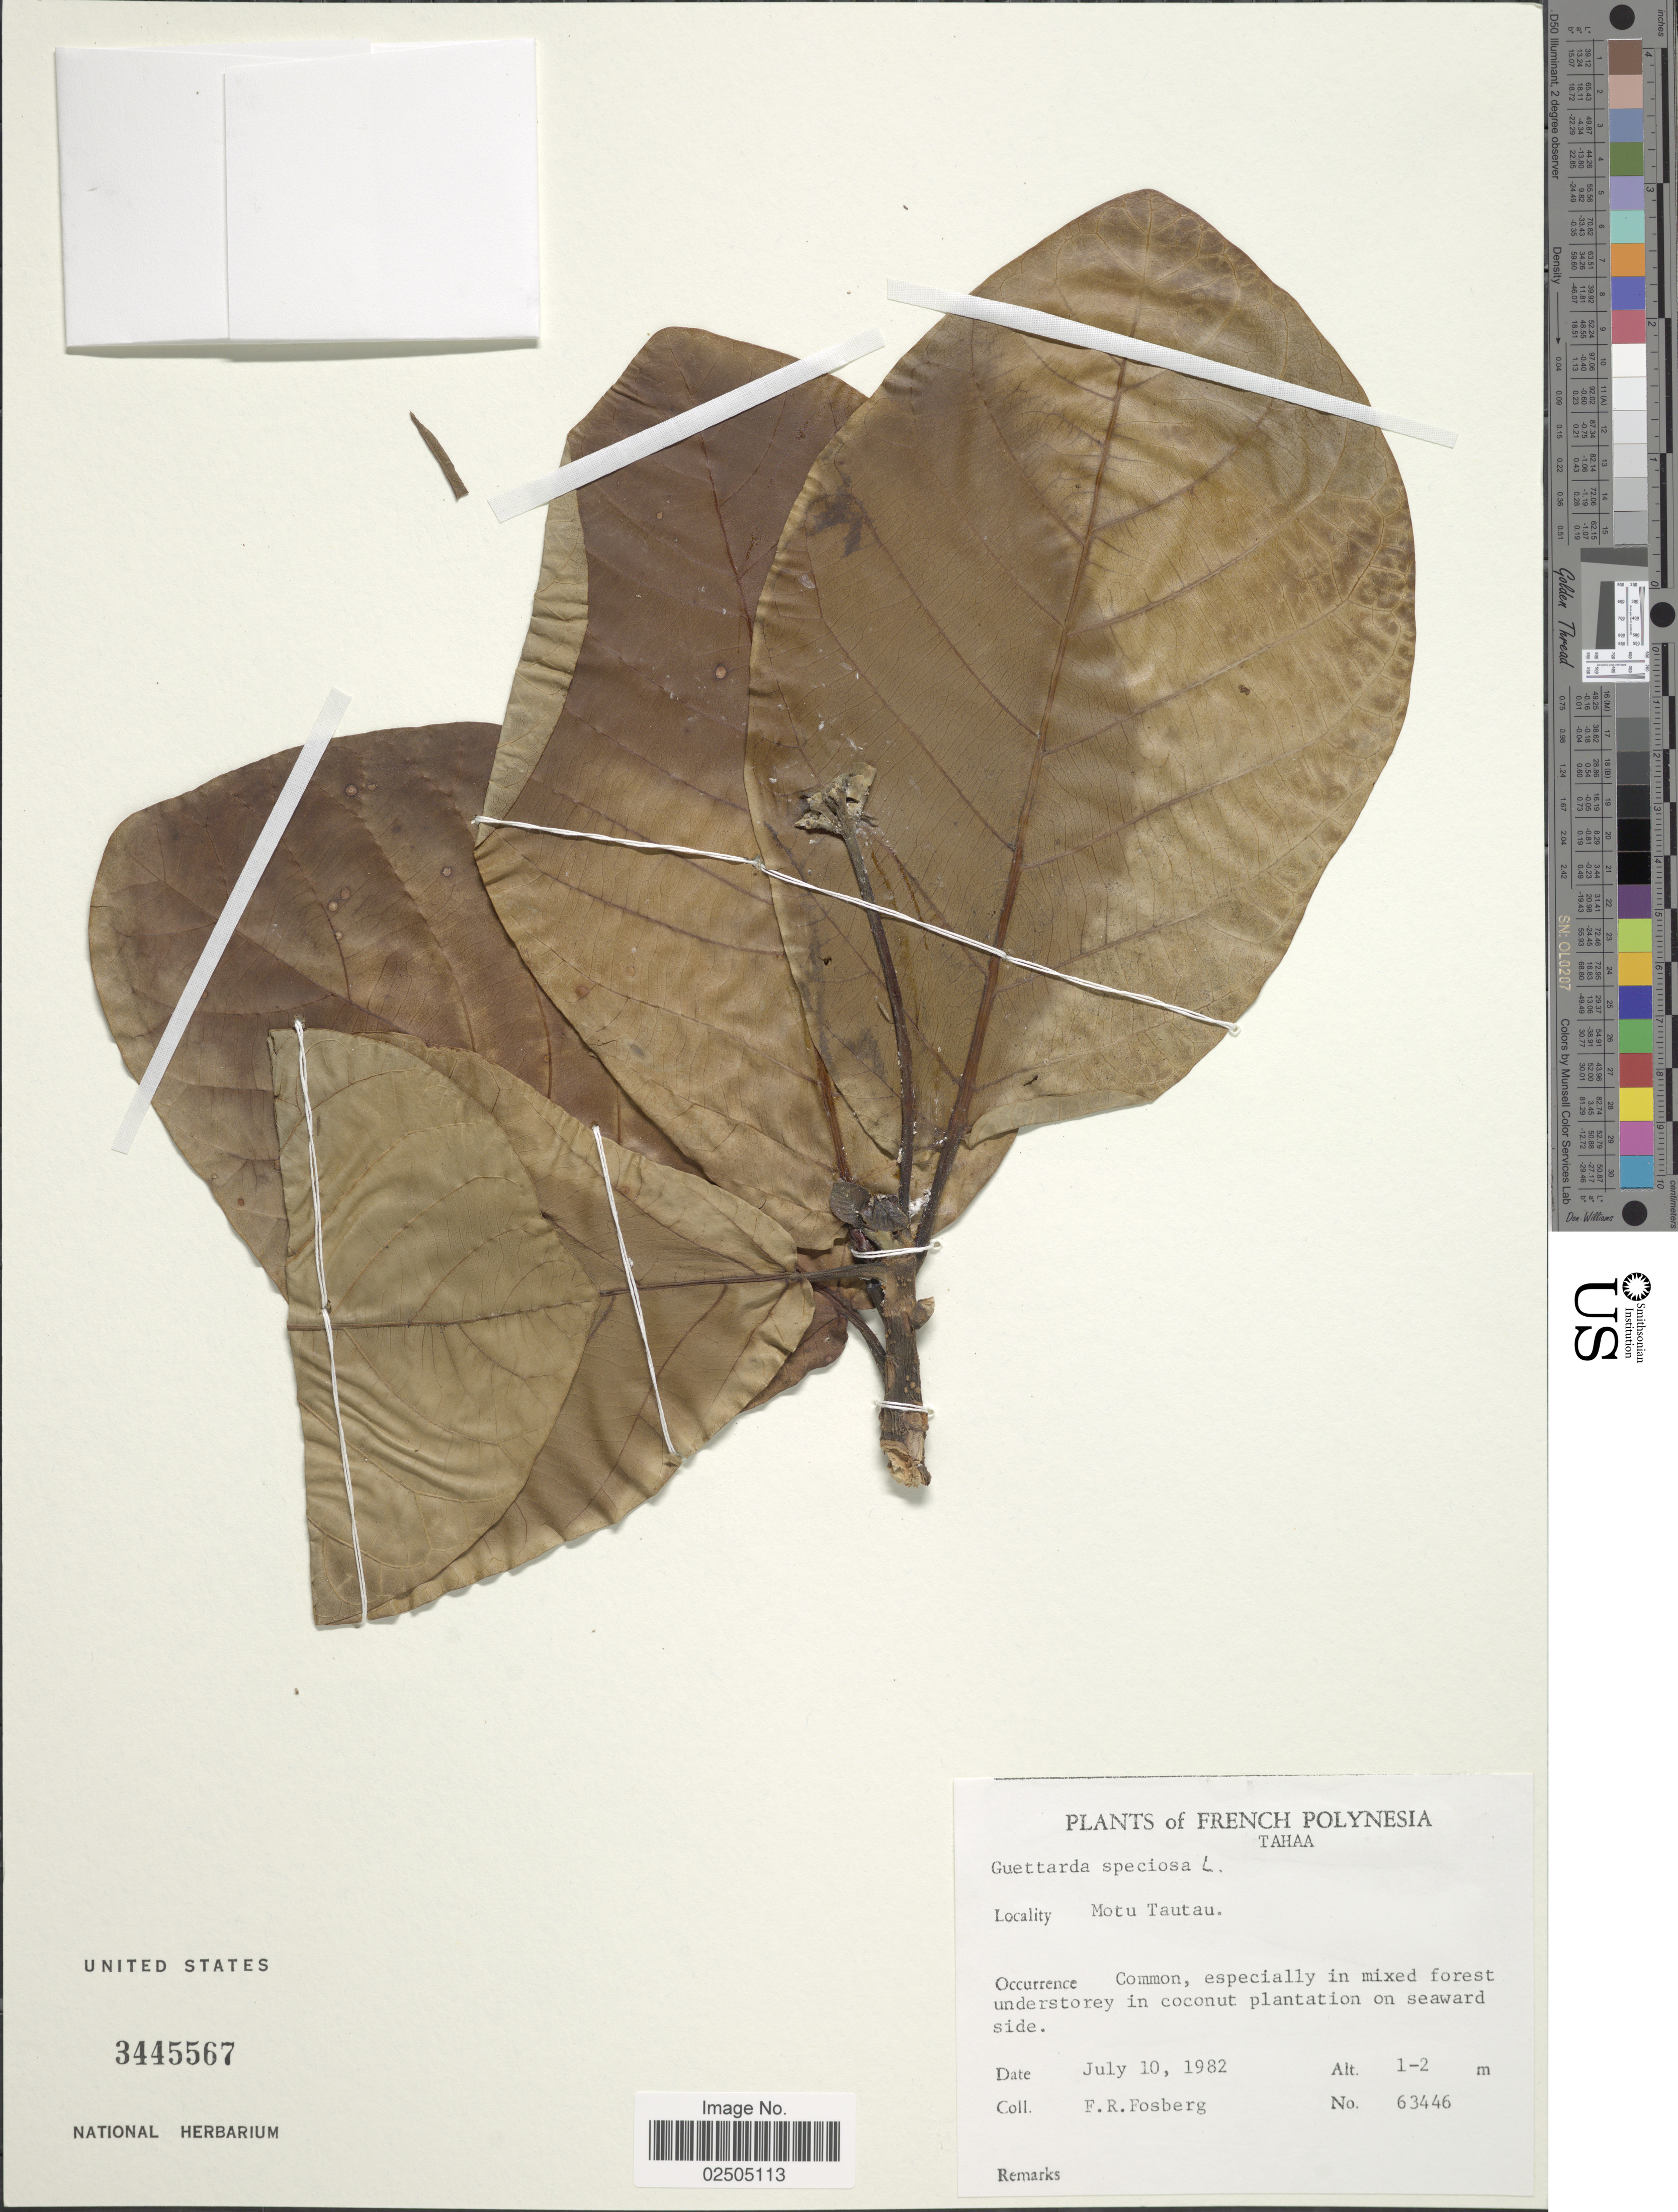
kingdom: Plantae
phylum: Tracheophyta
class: Magnoliopsida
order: Gentianales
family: Rubiaceae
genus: Guettarda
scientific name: Guettarda speciosa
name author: L.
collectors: F. R. Fosberg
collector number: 63446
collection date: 1982-07-10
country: French Polynesia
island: Tahaa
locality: Tahaa, Motu Tautau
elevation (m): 1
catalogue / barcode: US 3445567